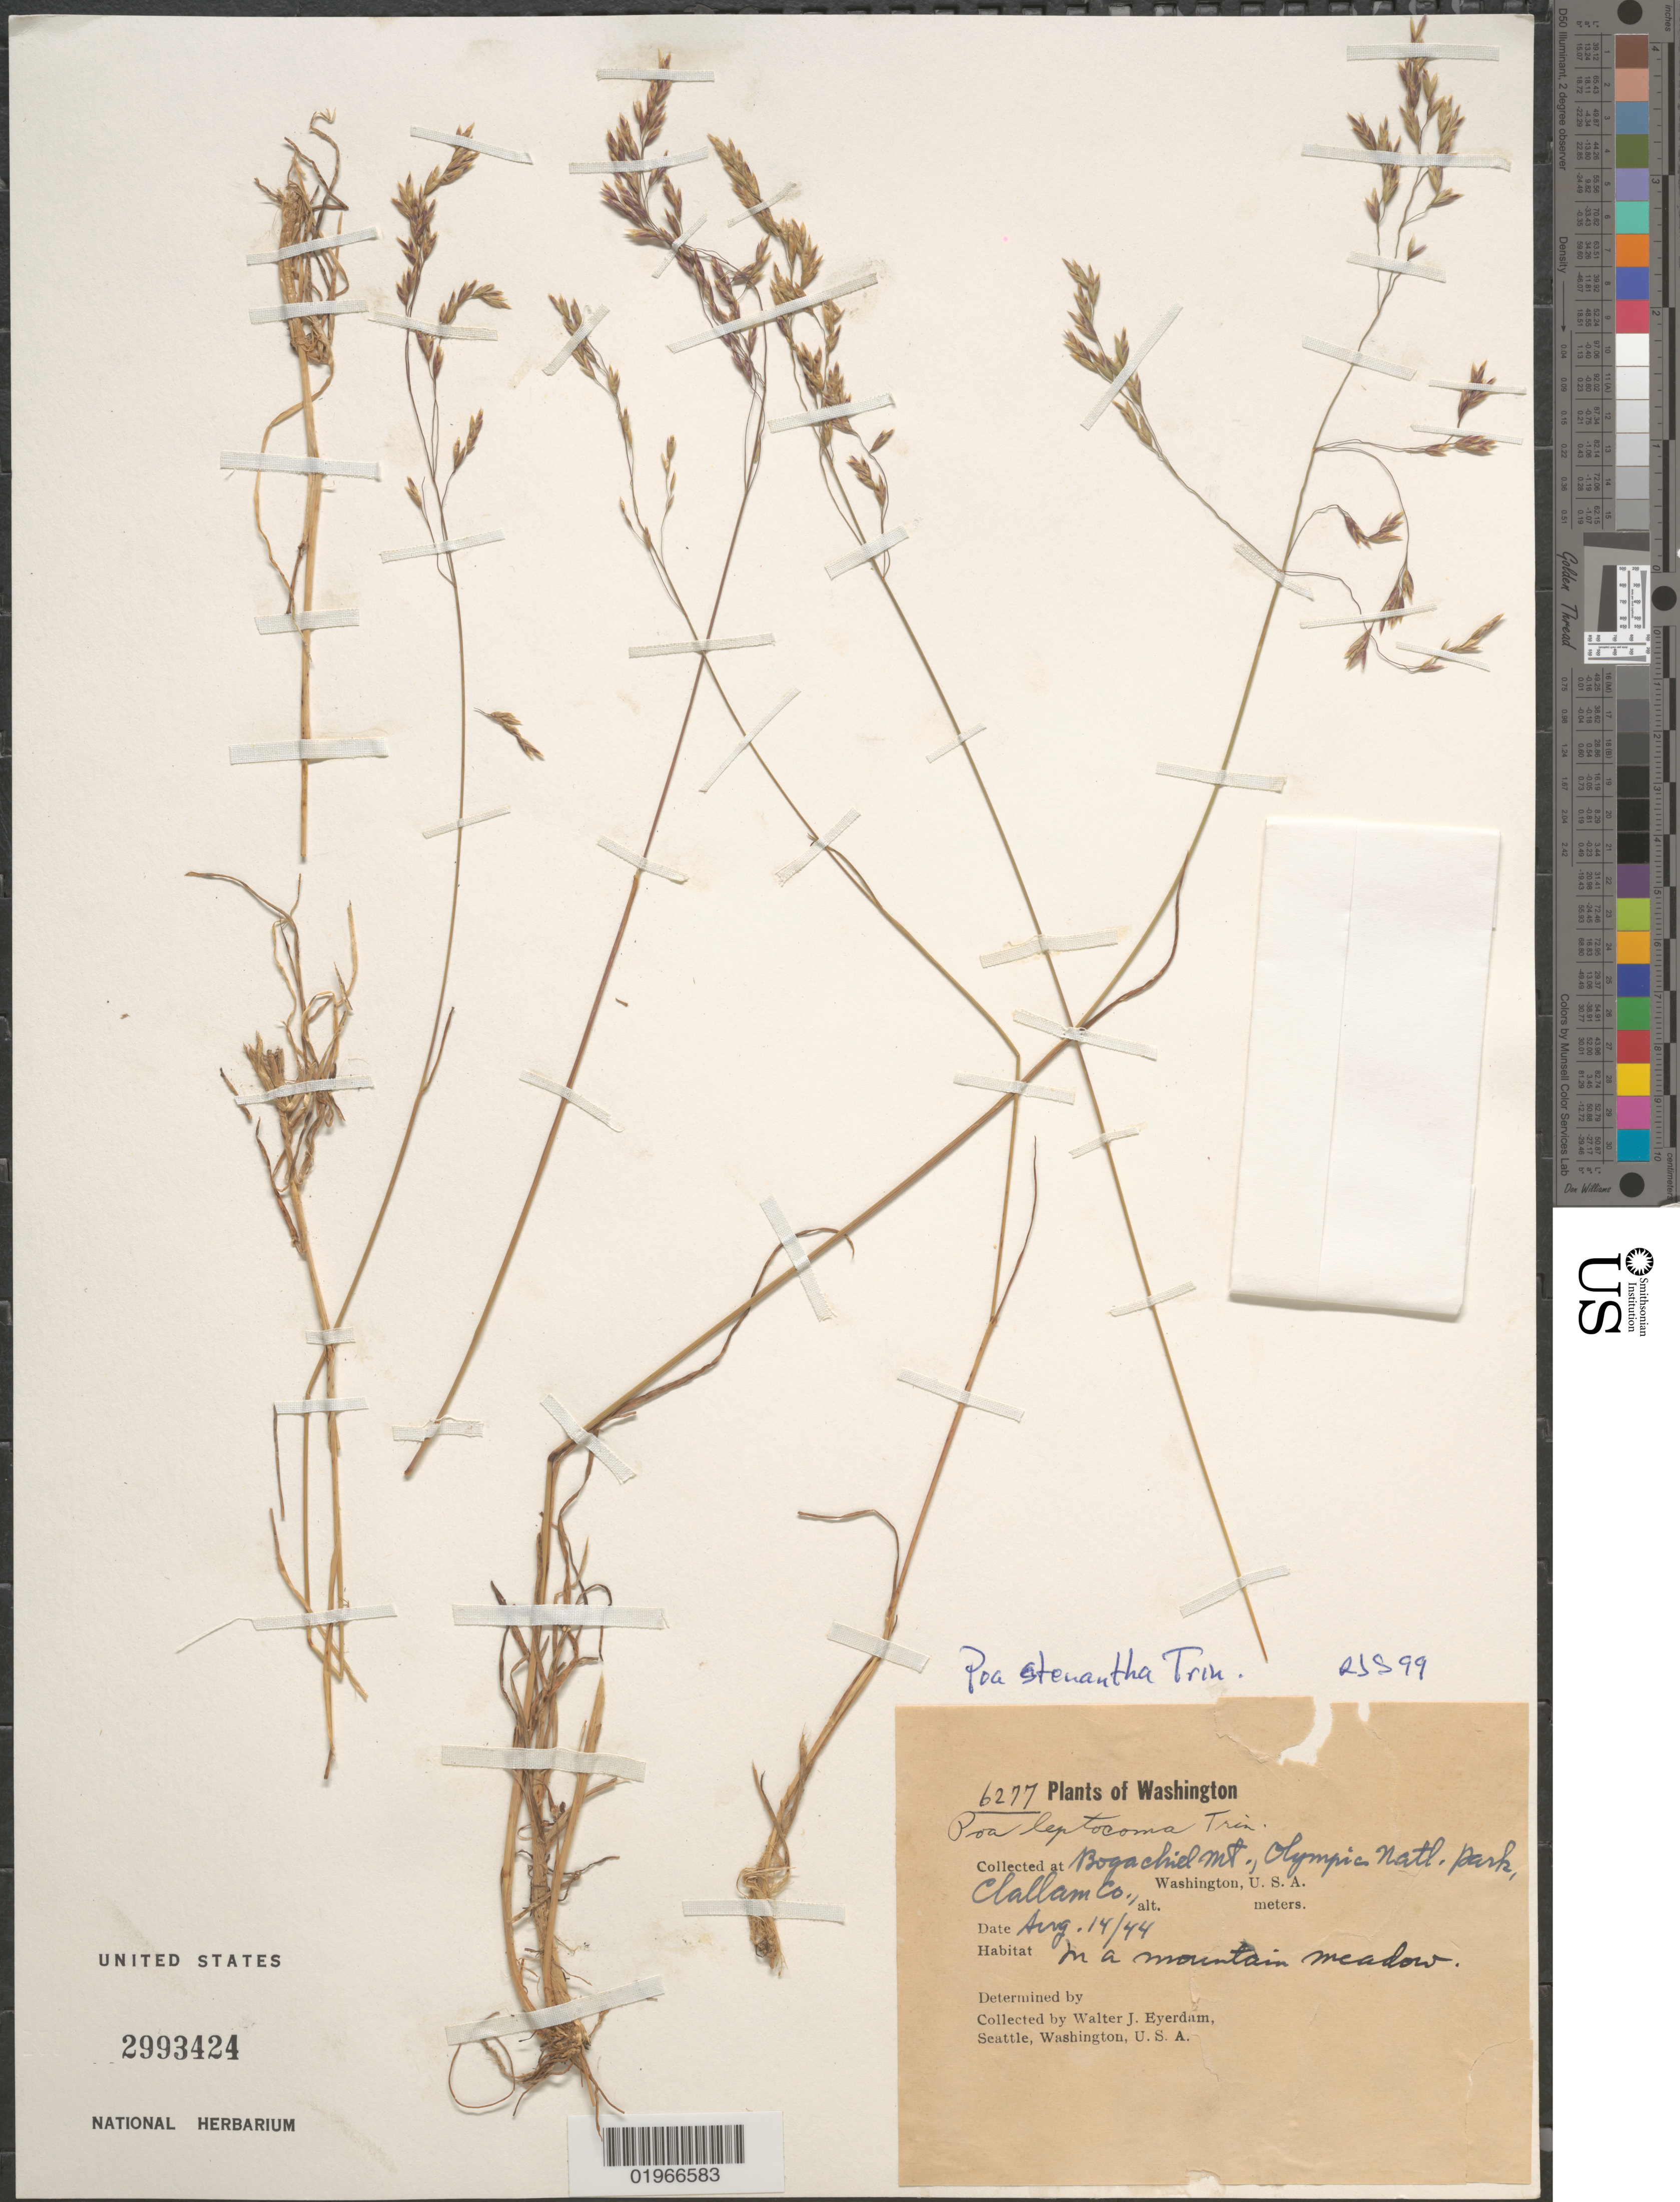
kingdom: Plantae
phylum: Tracheophyta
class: Liliopsida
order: Poales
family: Poaceae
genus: Poa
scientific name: Poa stenantha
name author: Trin.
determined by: Soreng, Robert J., Research Associate (BOT), Smithsonian Institution - National Museum of Natural History (UNITED STATES)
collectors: W. J. Eyerdam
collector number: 6277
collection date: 1944-08-14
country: United States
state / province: Washington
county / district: Clallam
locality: Bogachiel mt. Olympic National Park. In a mountain meadow.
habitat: In a mountain meadow.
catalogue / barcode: US 2993424